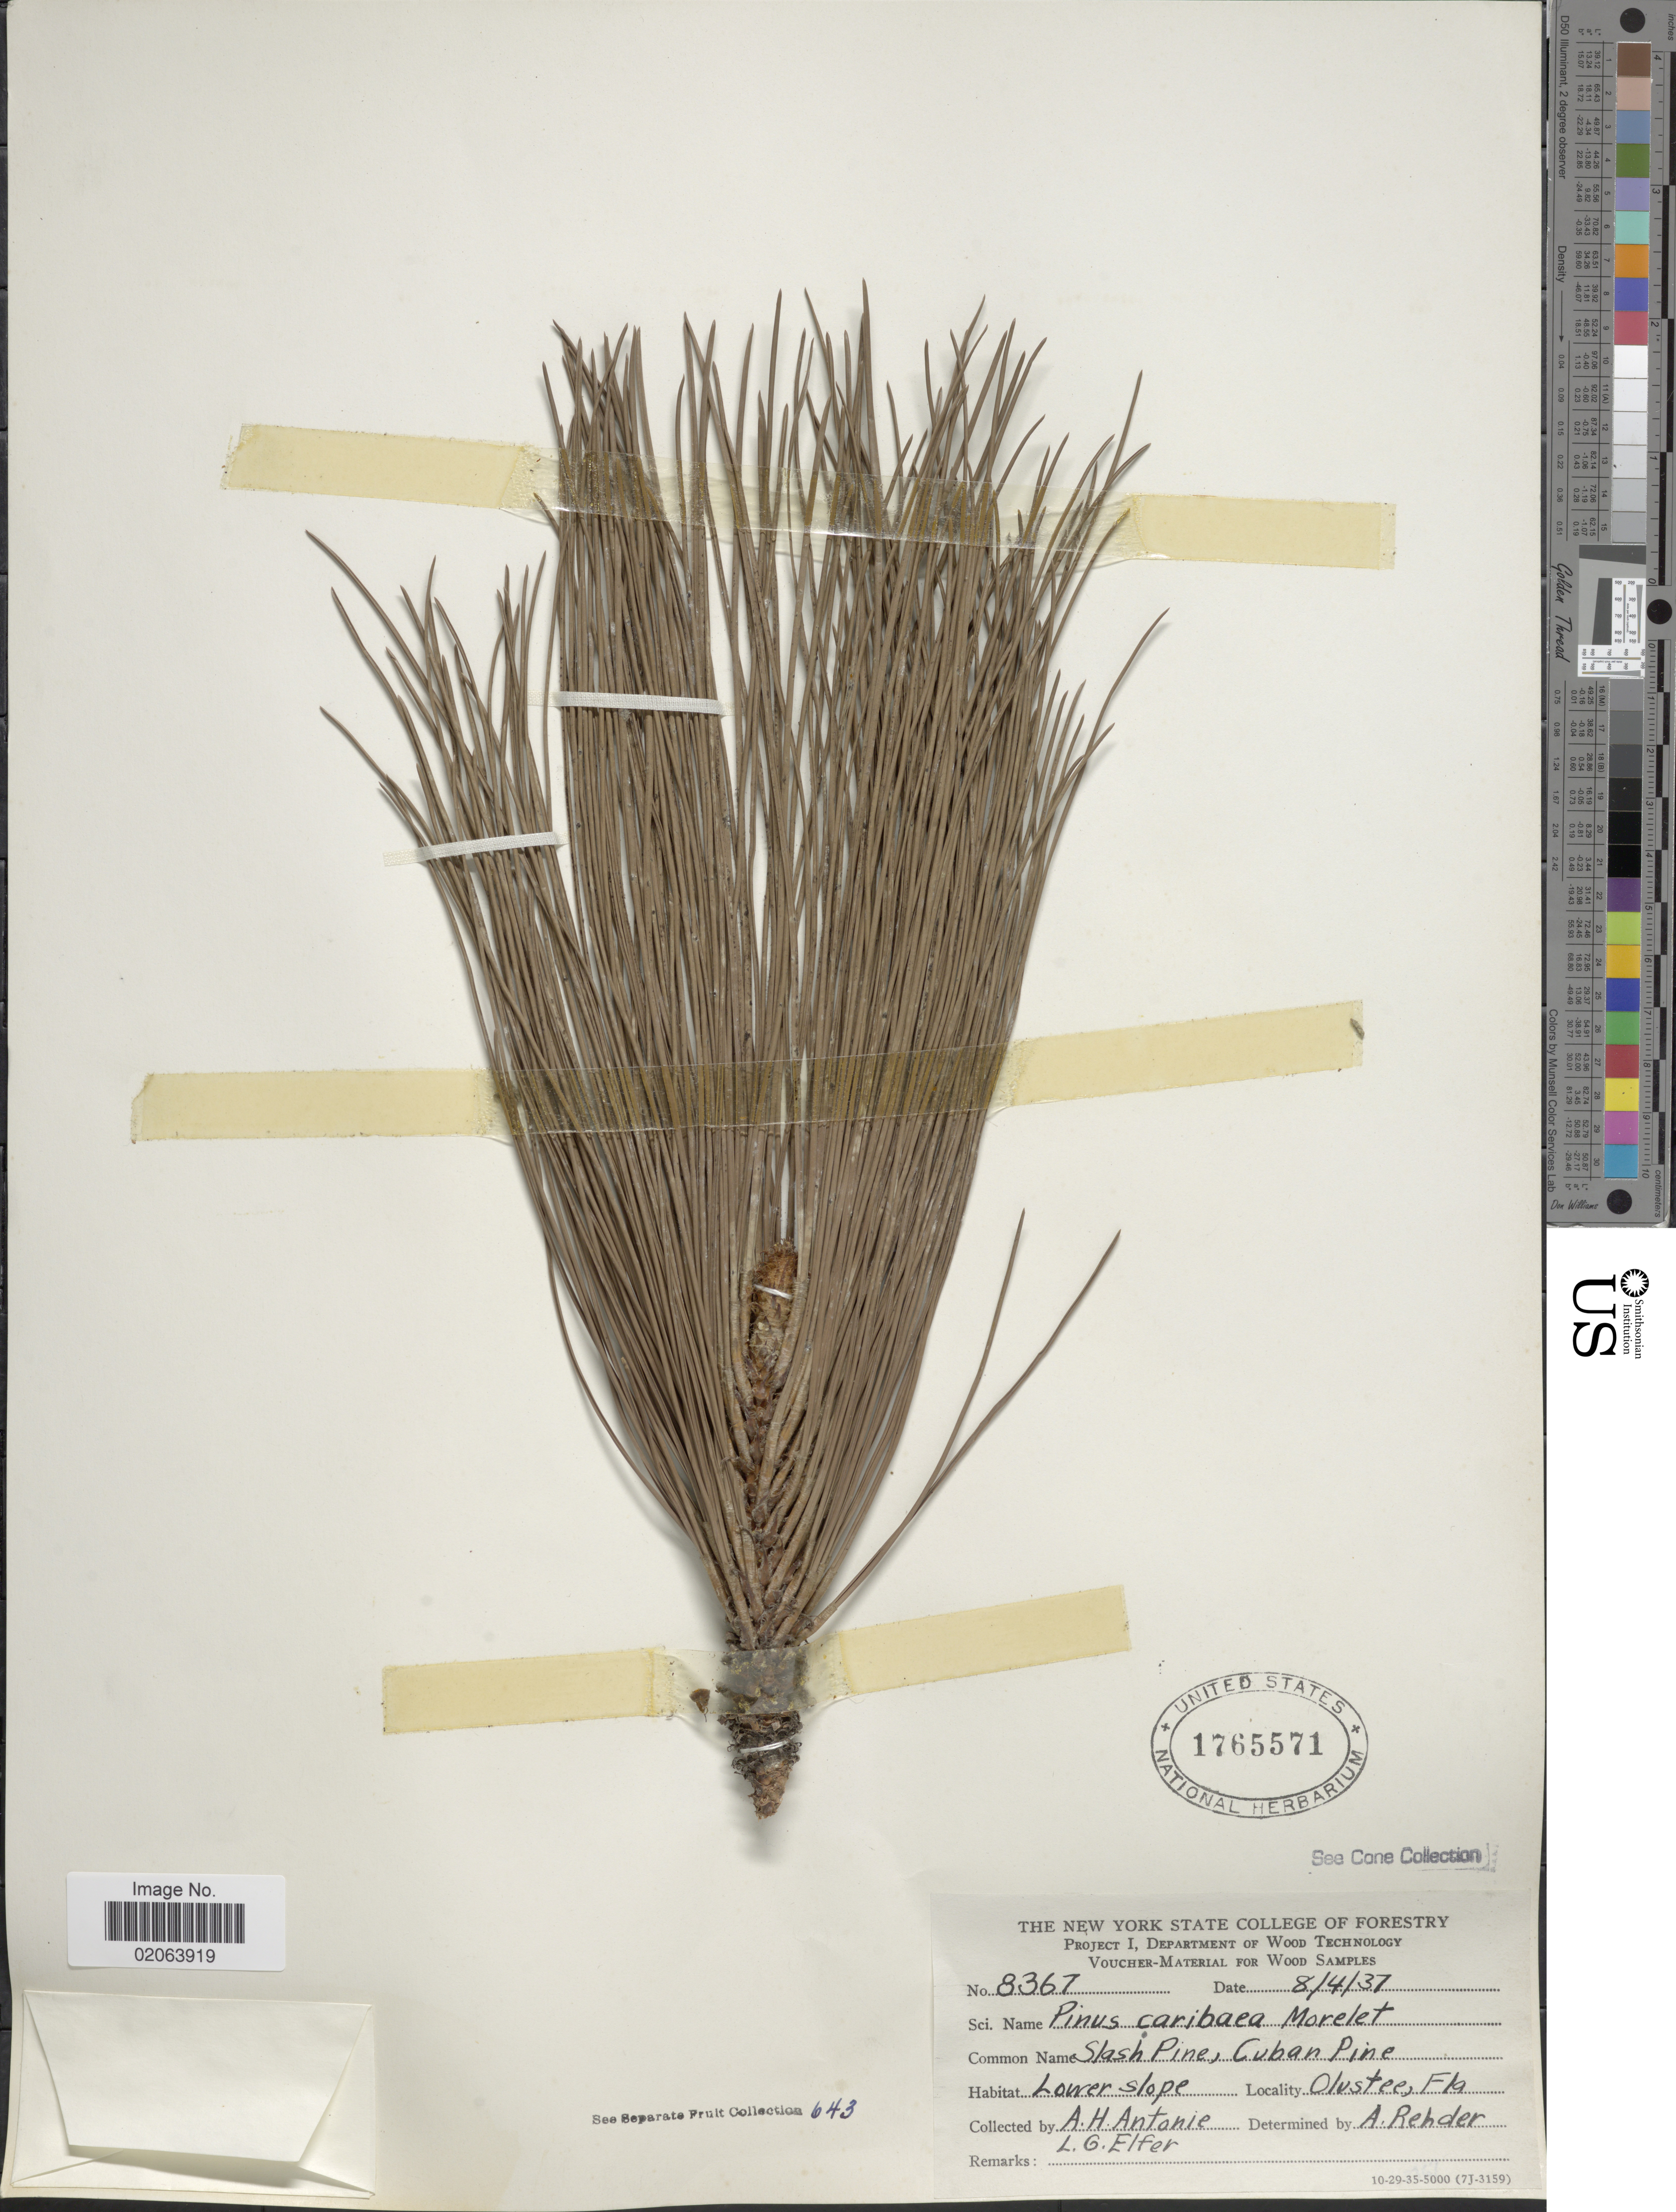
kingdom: Plantae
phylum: Tracheophyta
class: Pinopsida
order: Pinales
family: Pinaceae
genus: Pinus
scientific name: Pinus elliottii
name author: Engelm.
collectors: A. Antonie & L. Elfer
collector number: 8367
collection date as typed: Transcribed d/m/y: 4/8/37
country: United States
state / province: Florida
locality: Olustee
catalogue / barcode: US 1765571